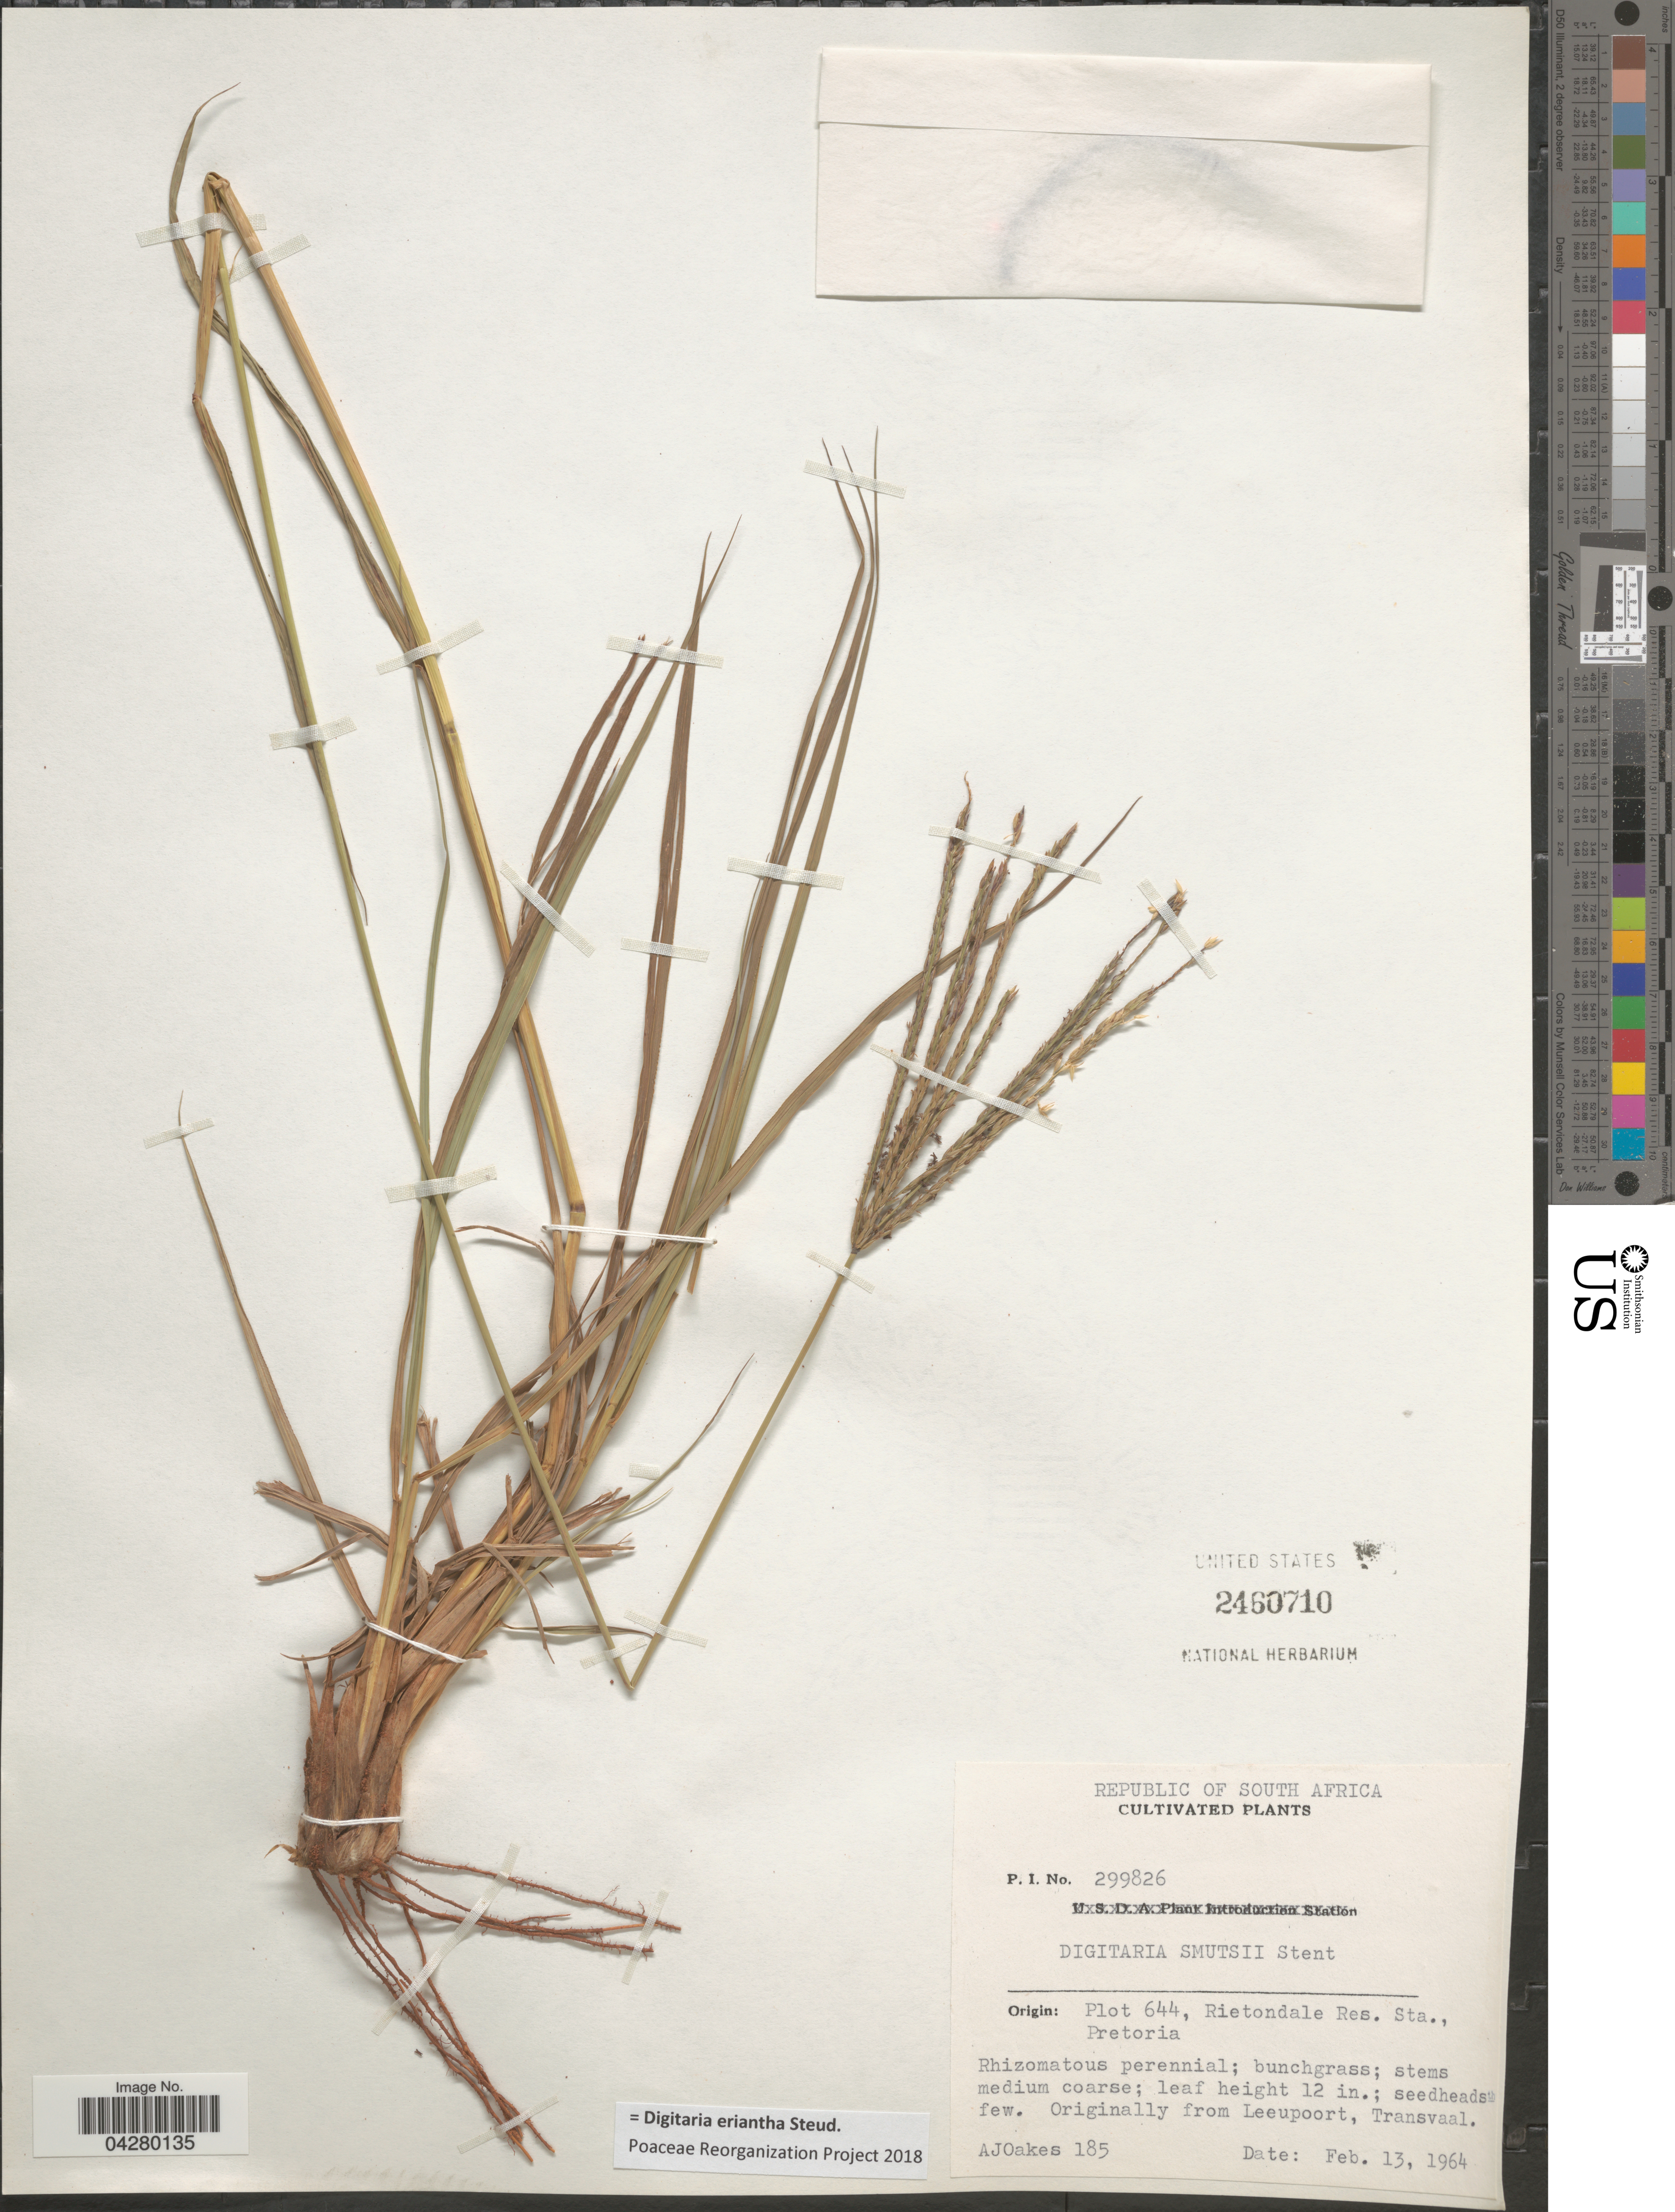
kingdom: Plantae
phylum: Tracheophyta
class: Liliopsida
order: Poales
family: Poaceae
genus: Digitaria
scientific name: Digitaria eriantha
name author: Steud.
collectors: A. Oakes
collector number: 185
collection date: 1964-02-13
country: South Africa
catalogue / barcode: US 2460710